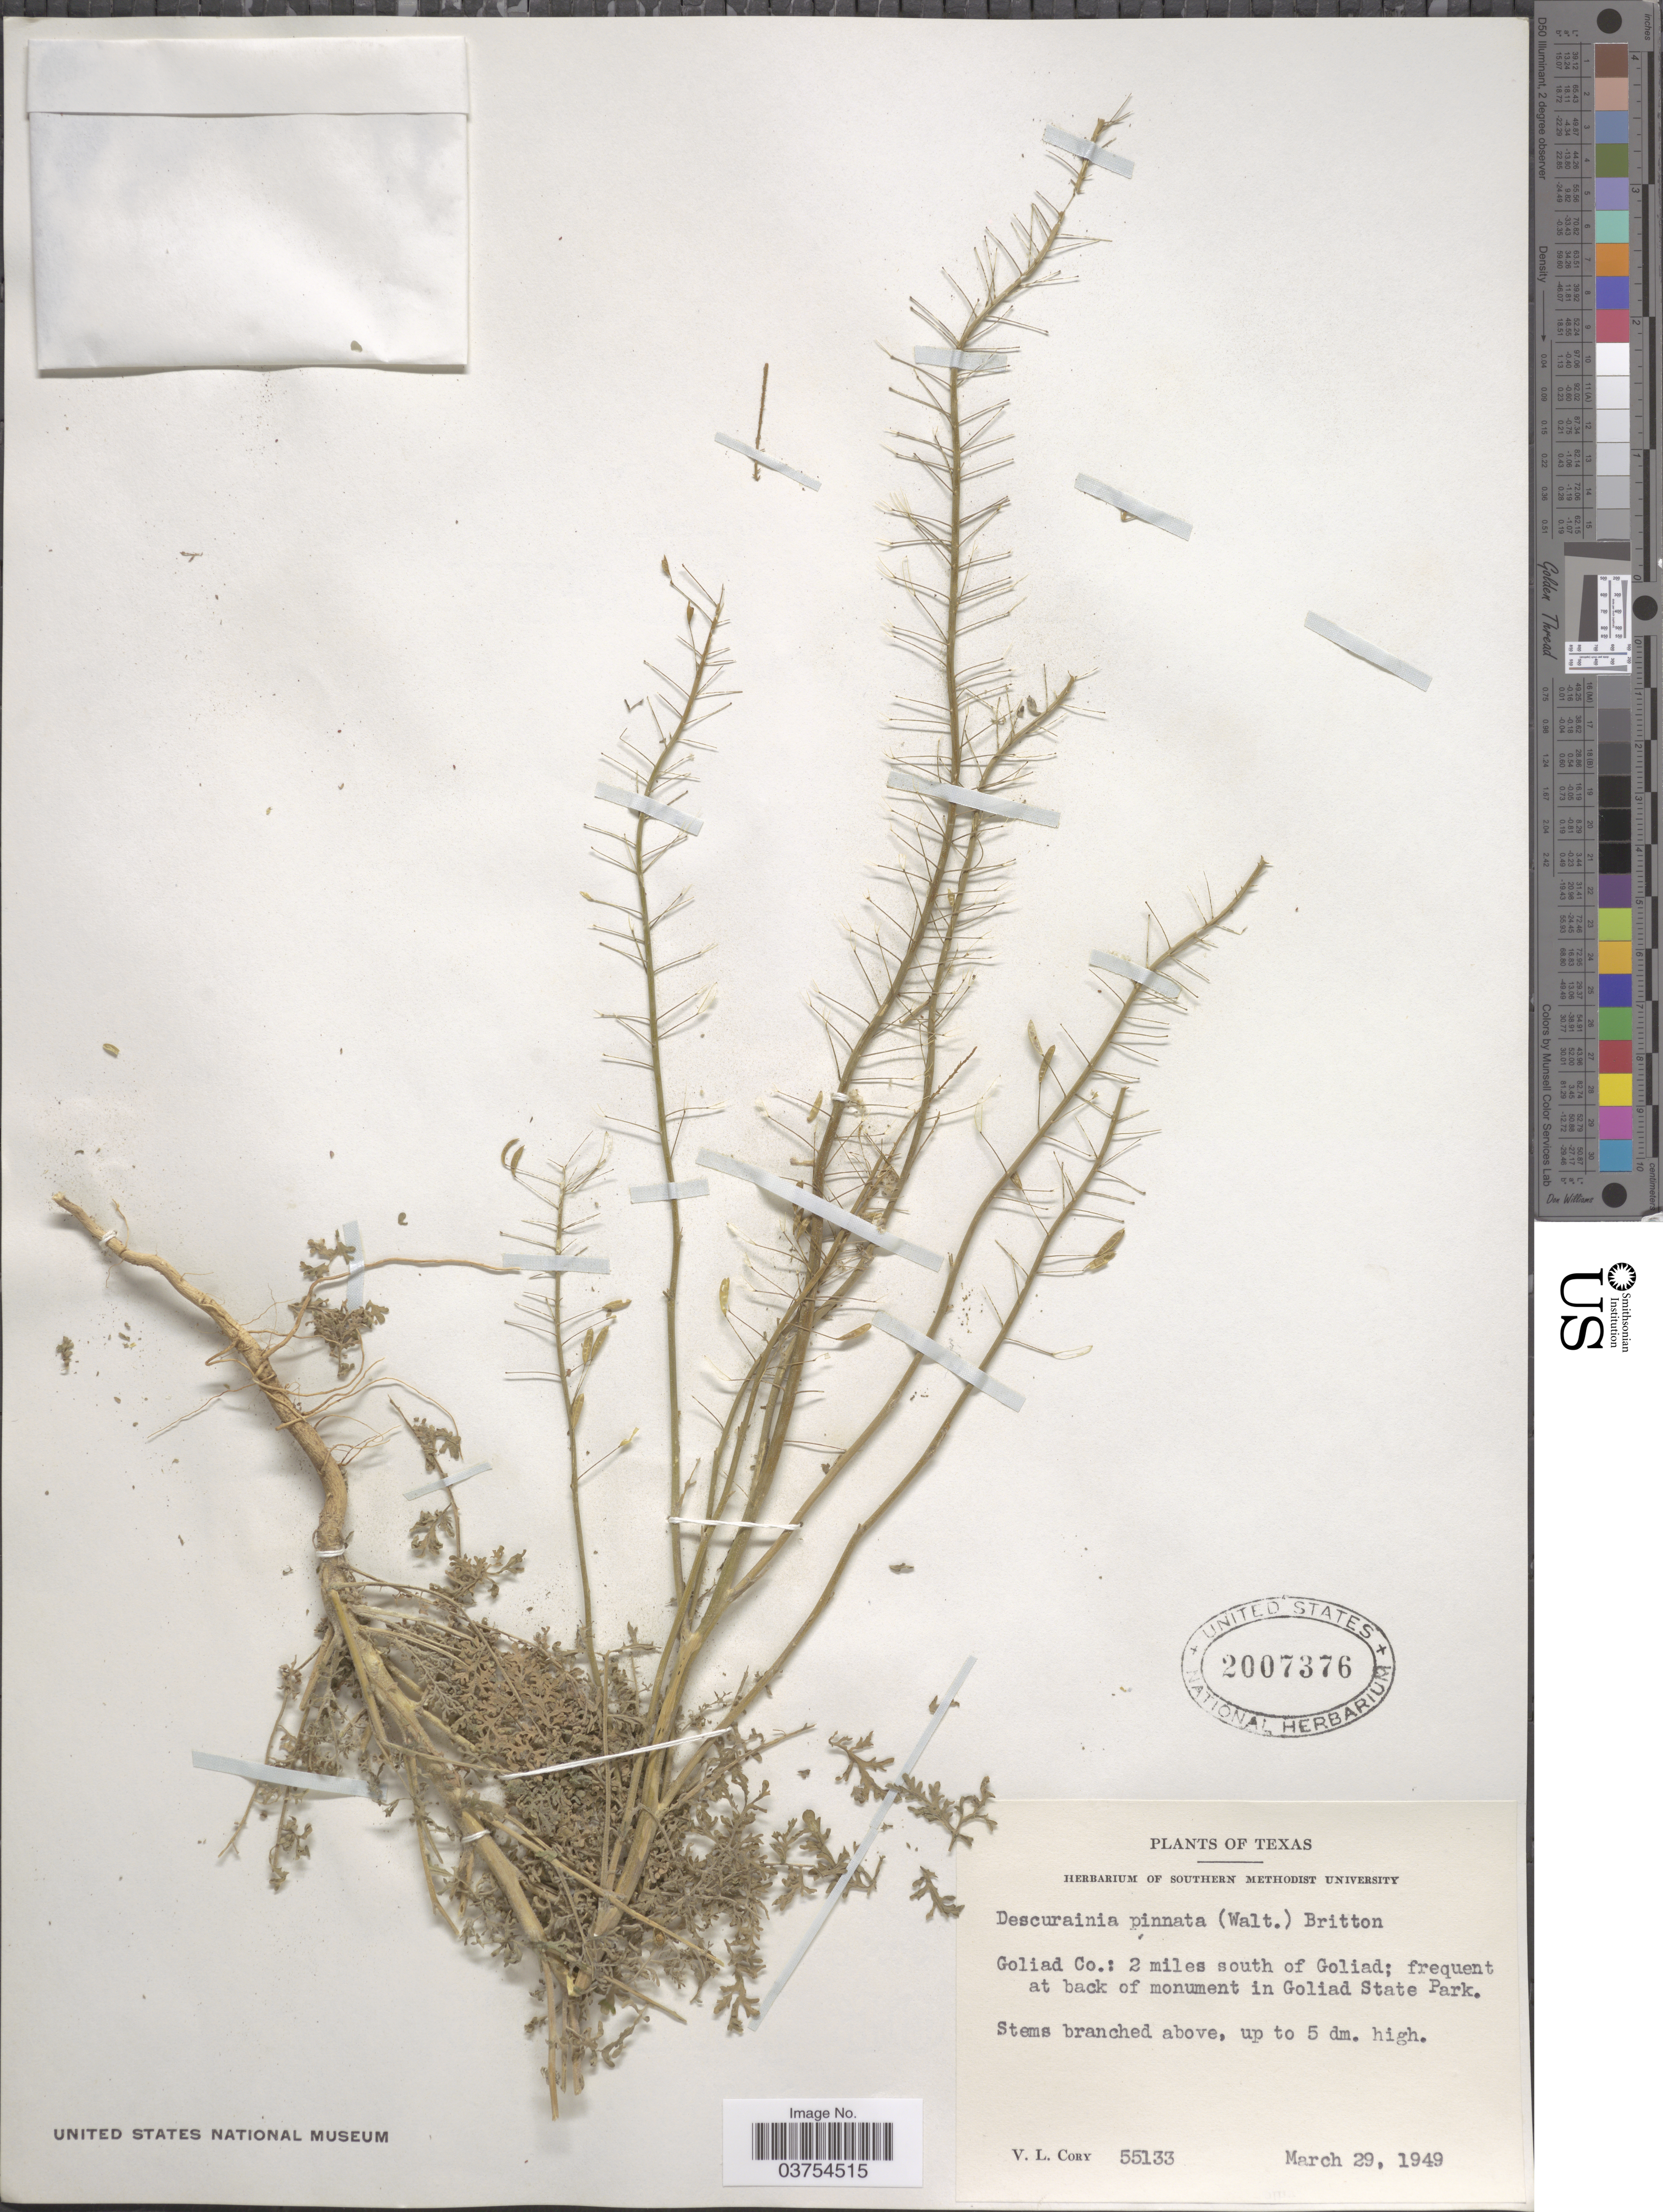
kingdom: Plantae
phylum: Tracheophyta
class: Magnoliopsida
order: Brassicales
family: Brassicaceae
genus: Descurainia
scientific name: Descurainia pinnata subsp. typica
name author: (C.A. Mey.) Detling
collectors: V. Cory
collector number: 55133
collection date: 1949-03-29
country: United States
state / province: Texas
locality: Goliad Co.: 2 miles south of Goliad; frequent at back of monument in Goliad State Park.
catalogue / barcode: US 2007376